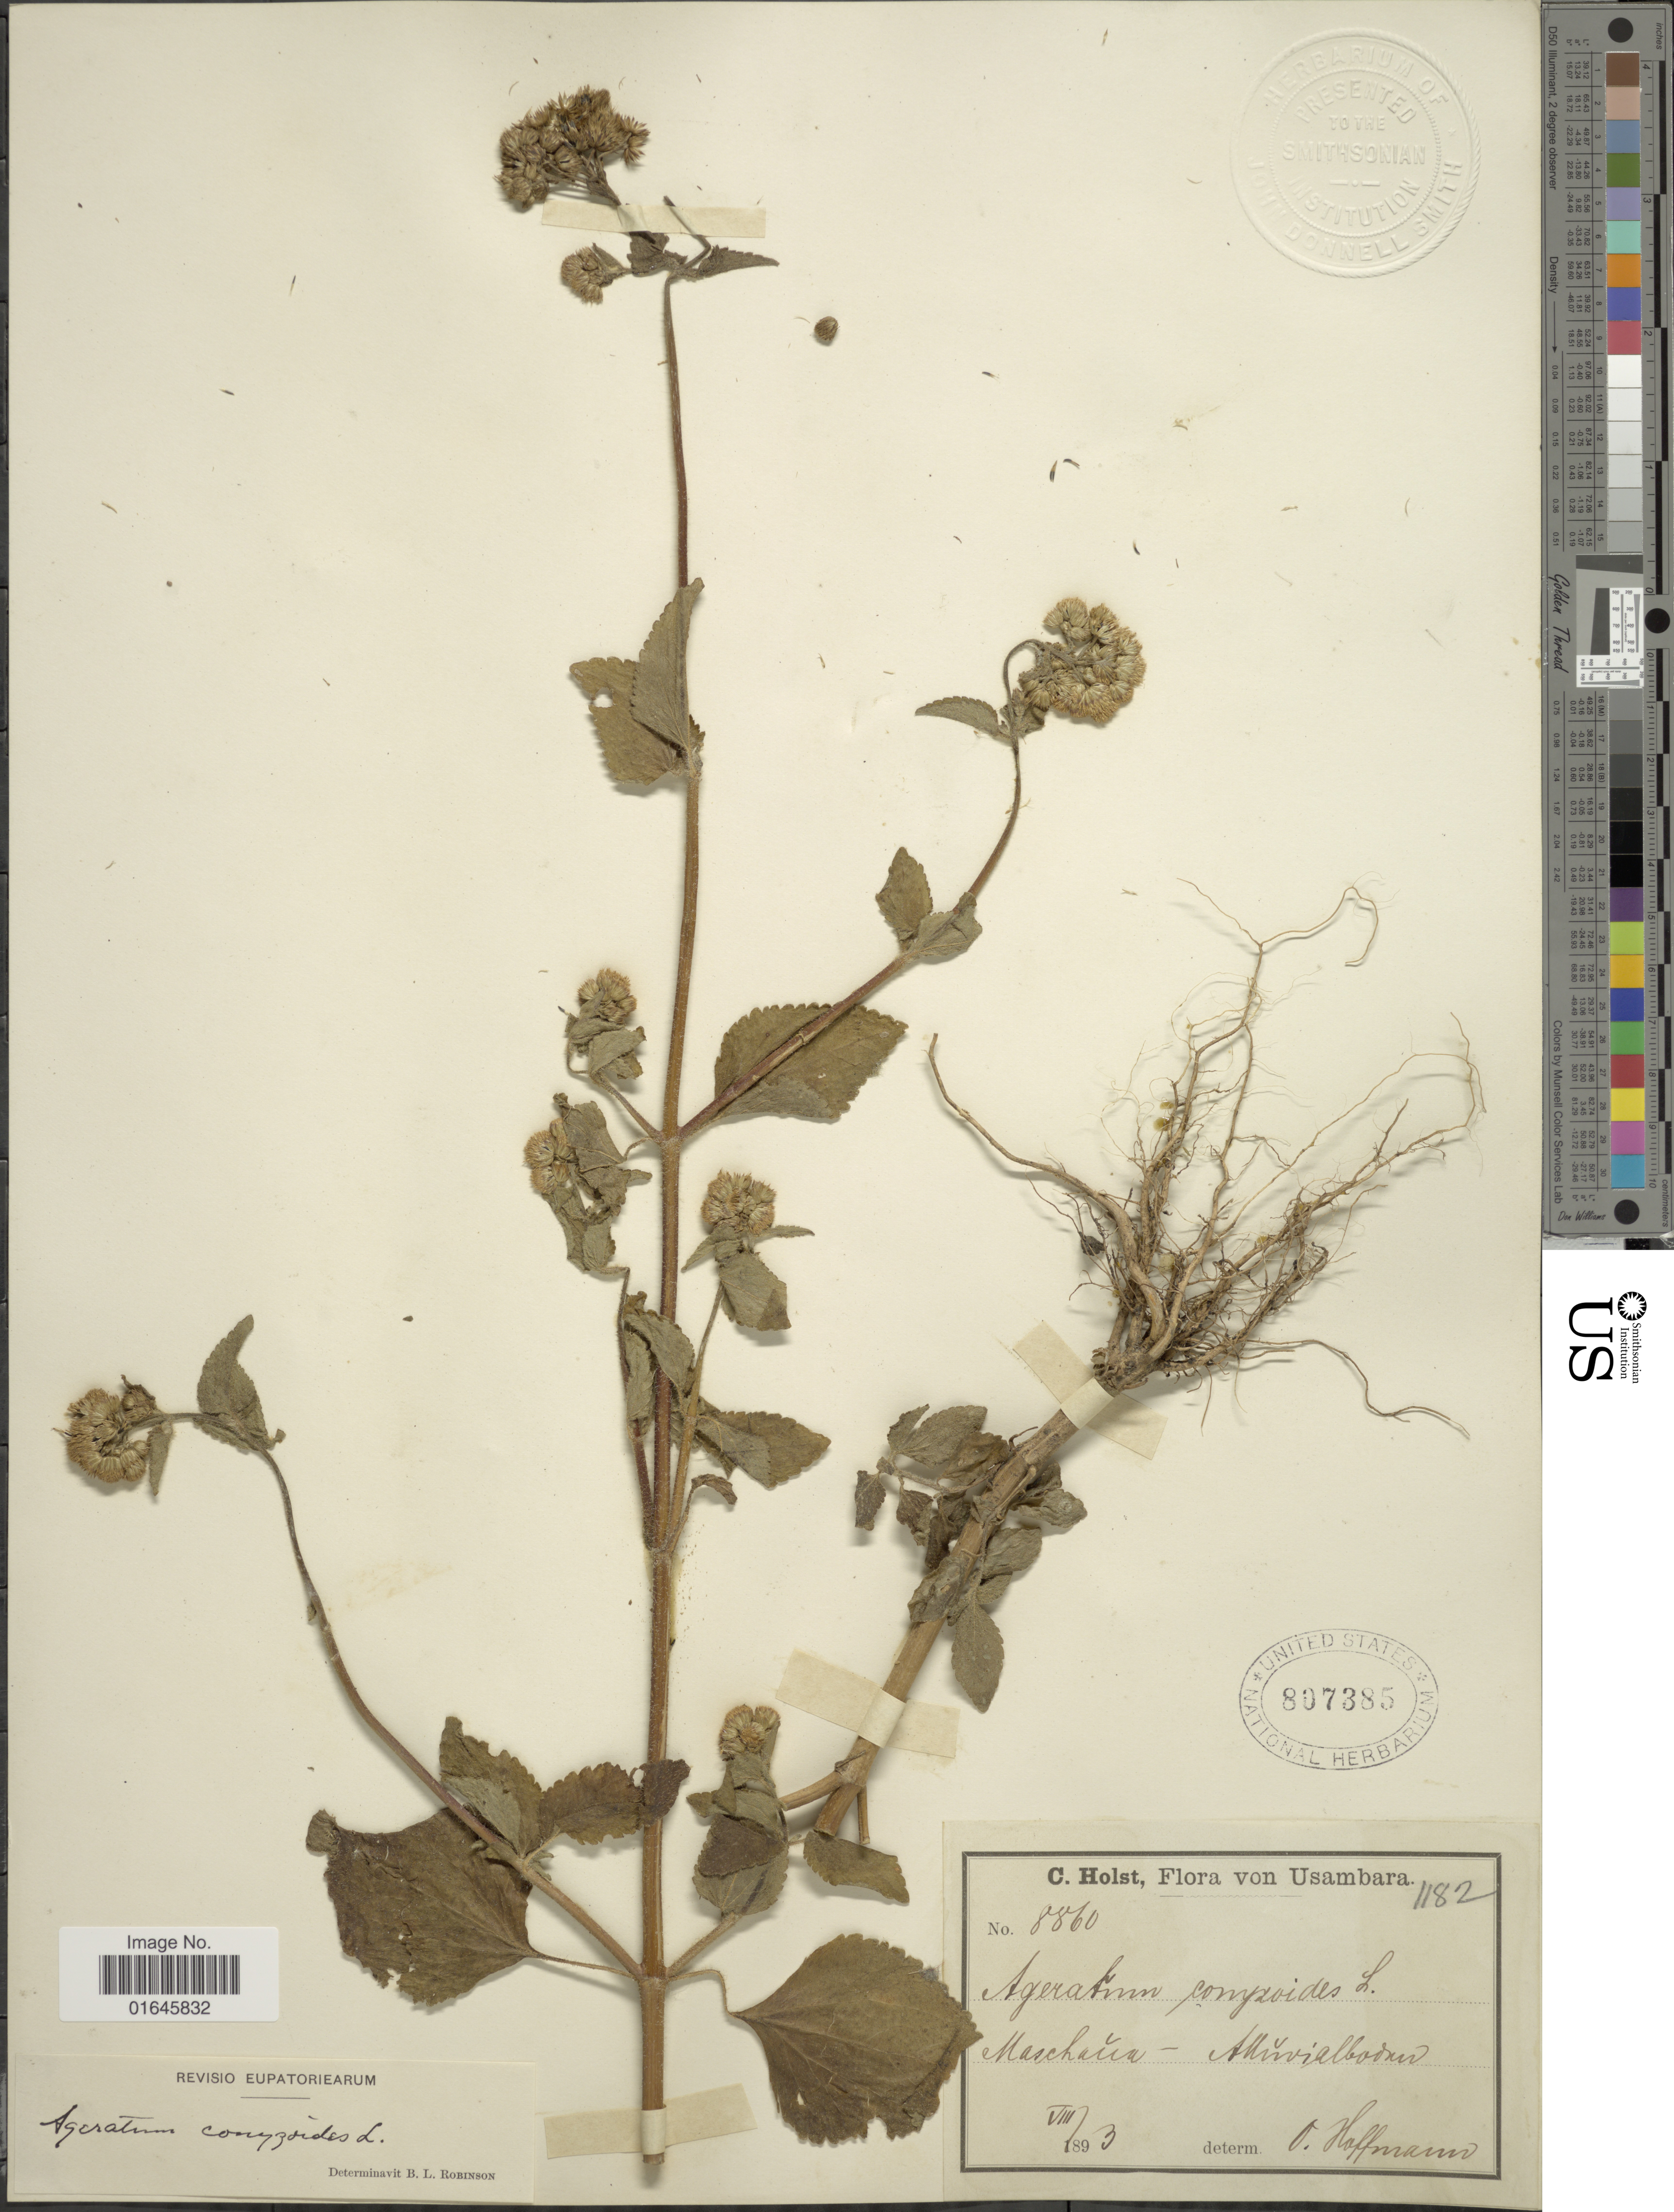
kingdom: Plantae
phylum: Tracheophyta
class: Magnoliopsida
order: Asterales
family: Asteraceae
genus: Ageratum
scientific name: Ageratum conyzoides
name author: L.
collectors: C. H. Holst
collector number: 8860*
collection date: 1893-08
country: Tanzania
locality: Usambara, Maschaua - Alluvialboden.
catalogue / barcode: US 807385